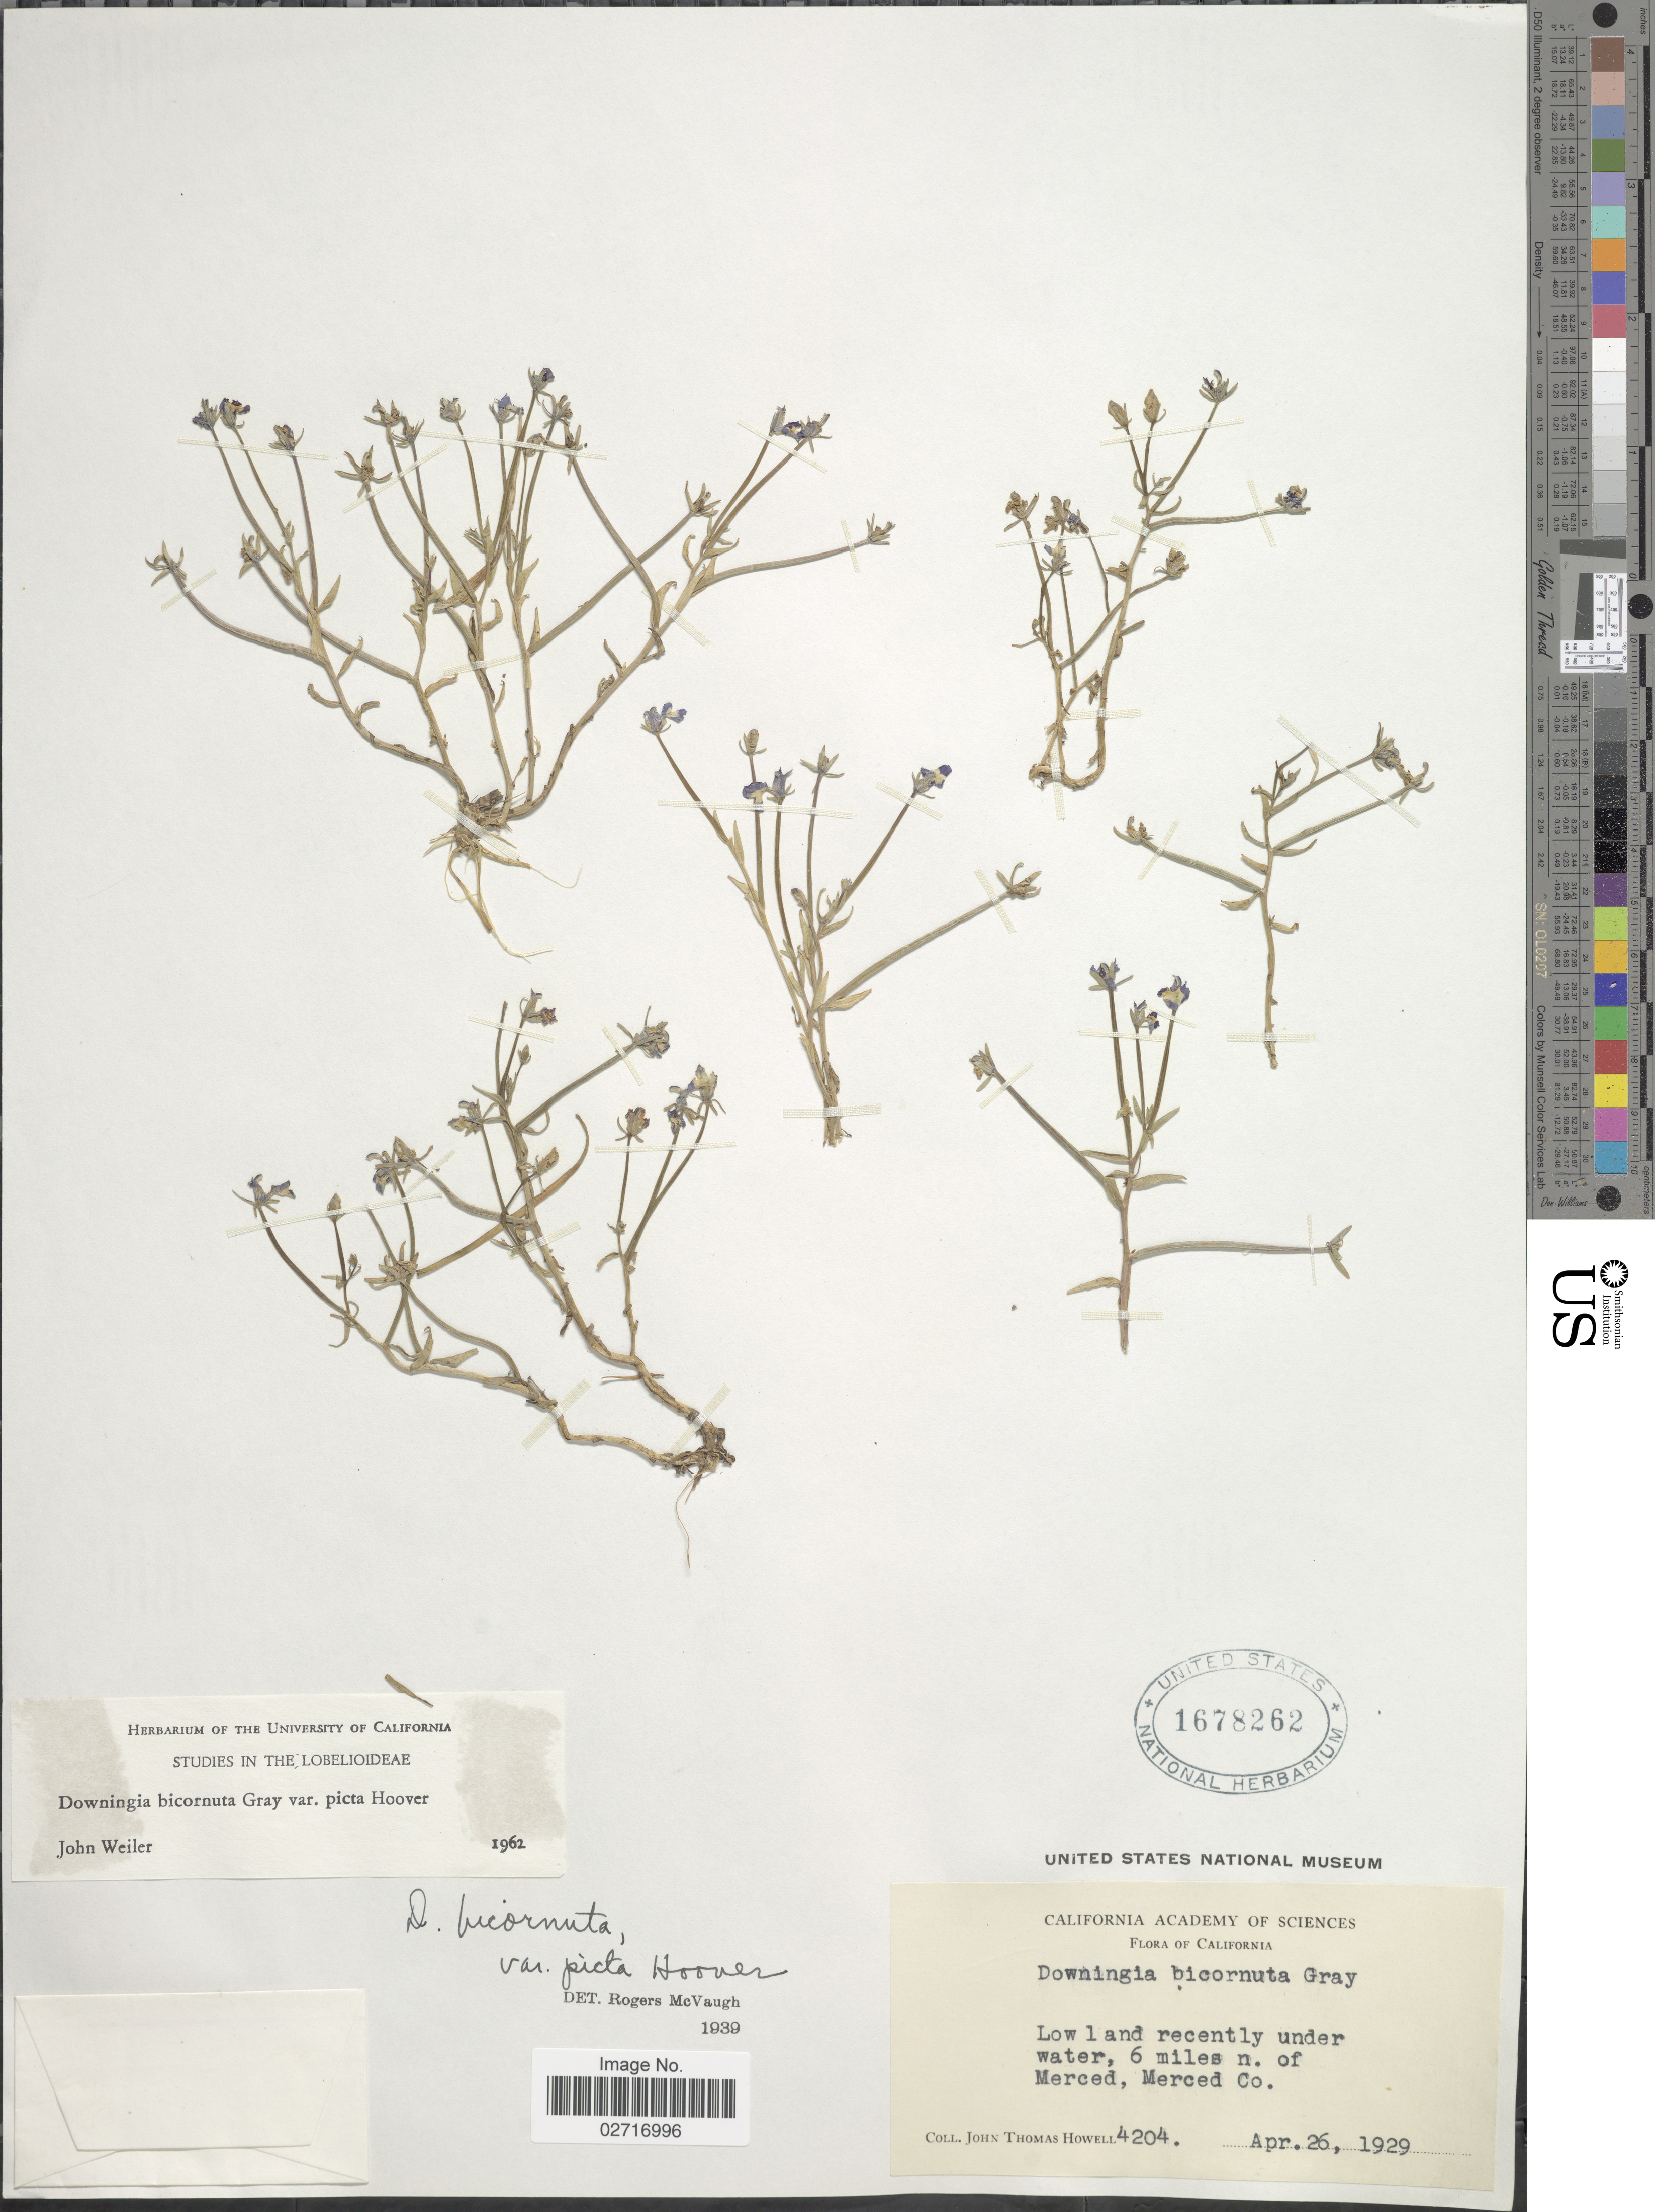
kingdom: Plantae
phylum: Tracheophyta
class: Magnoliopsida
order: Asterales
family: Campanulaceae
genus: Downingia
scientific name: Downingia bicornuta var. picta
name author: Hoover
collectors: J. T. Howell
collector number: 4204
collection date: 1929-04-26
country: United States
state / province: California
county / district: Merced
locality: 6 miles n. of Merced, Merced Co.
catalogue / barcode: US 1678262